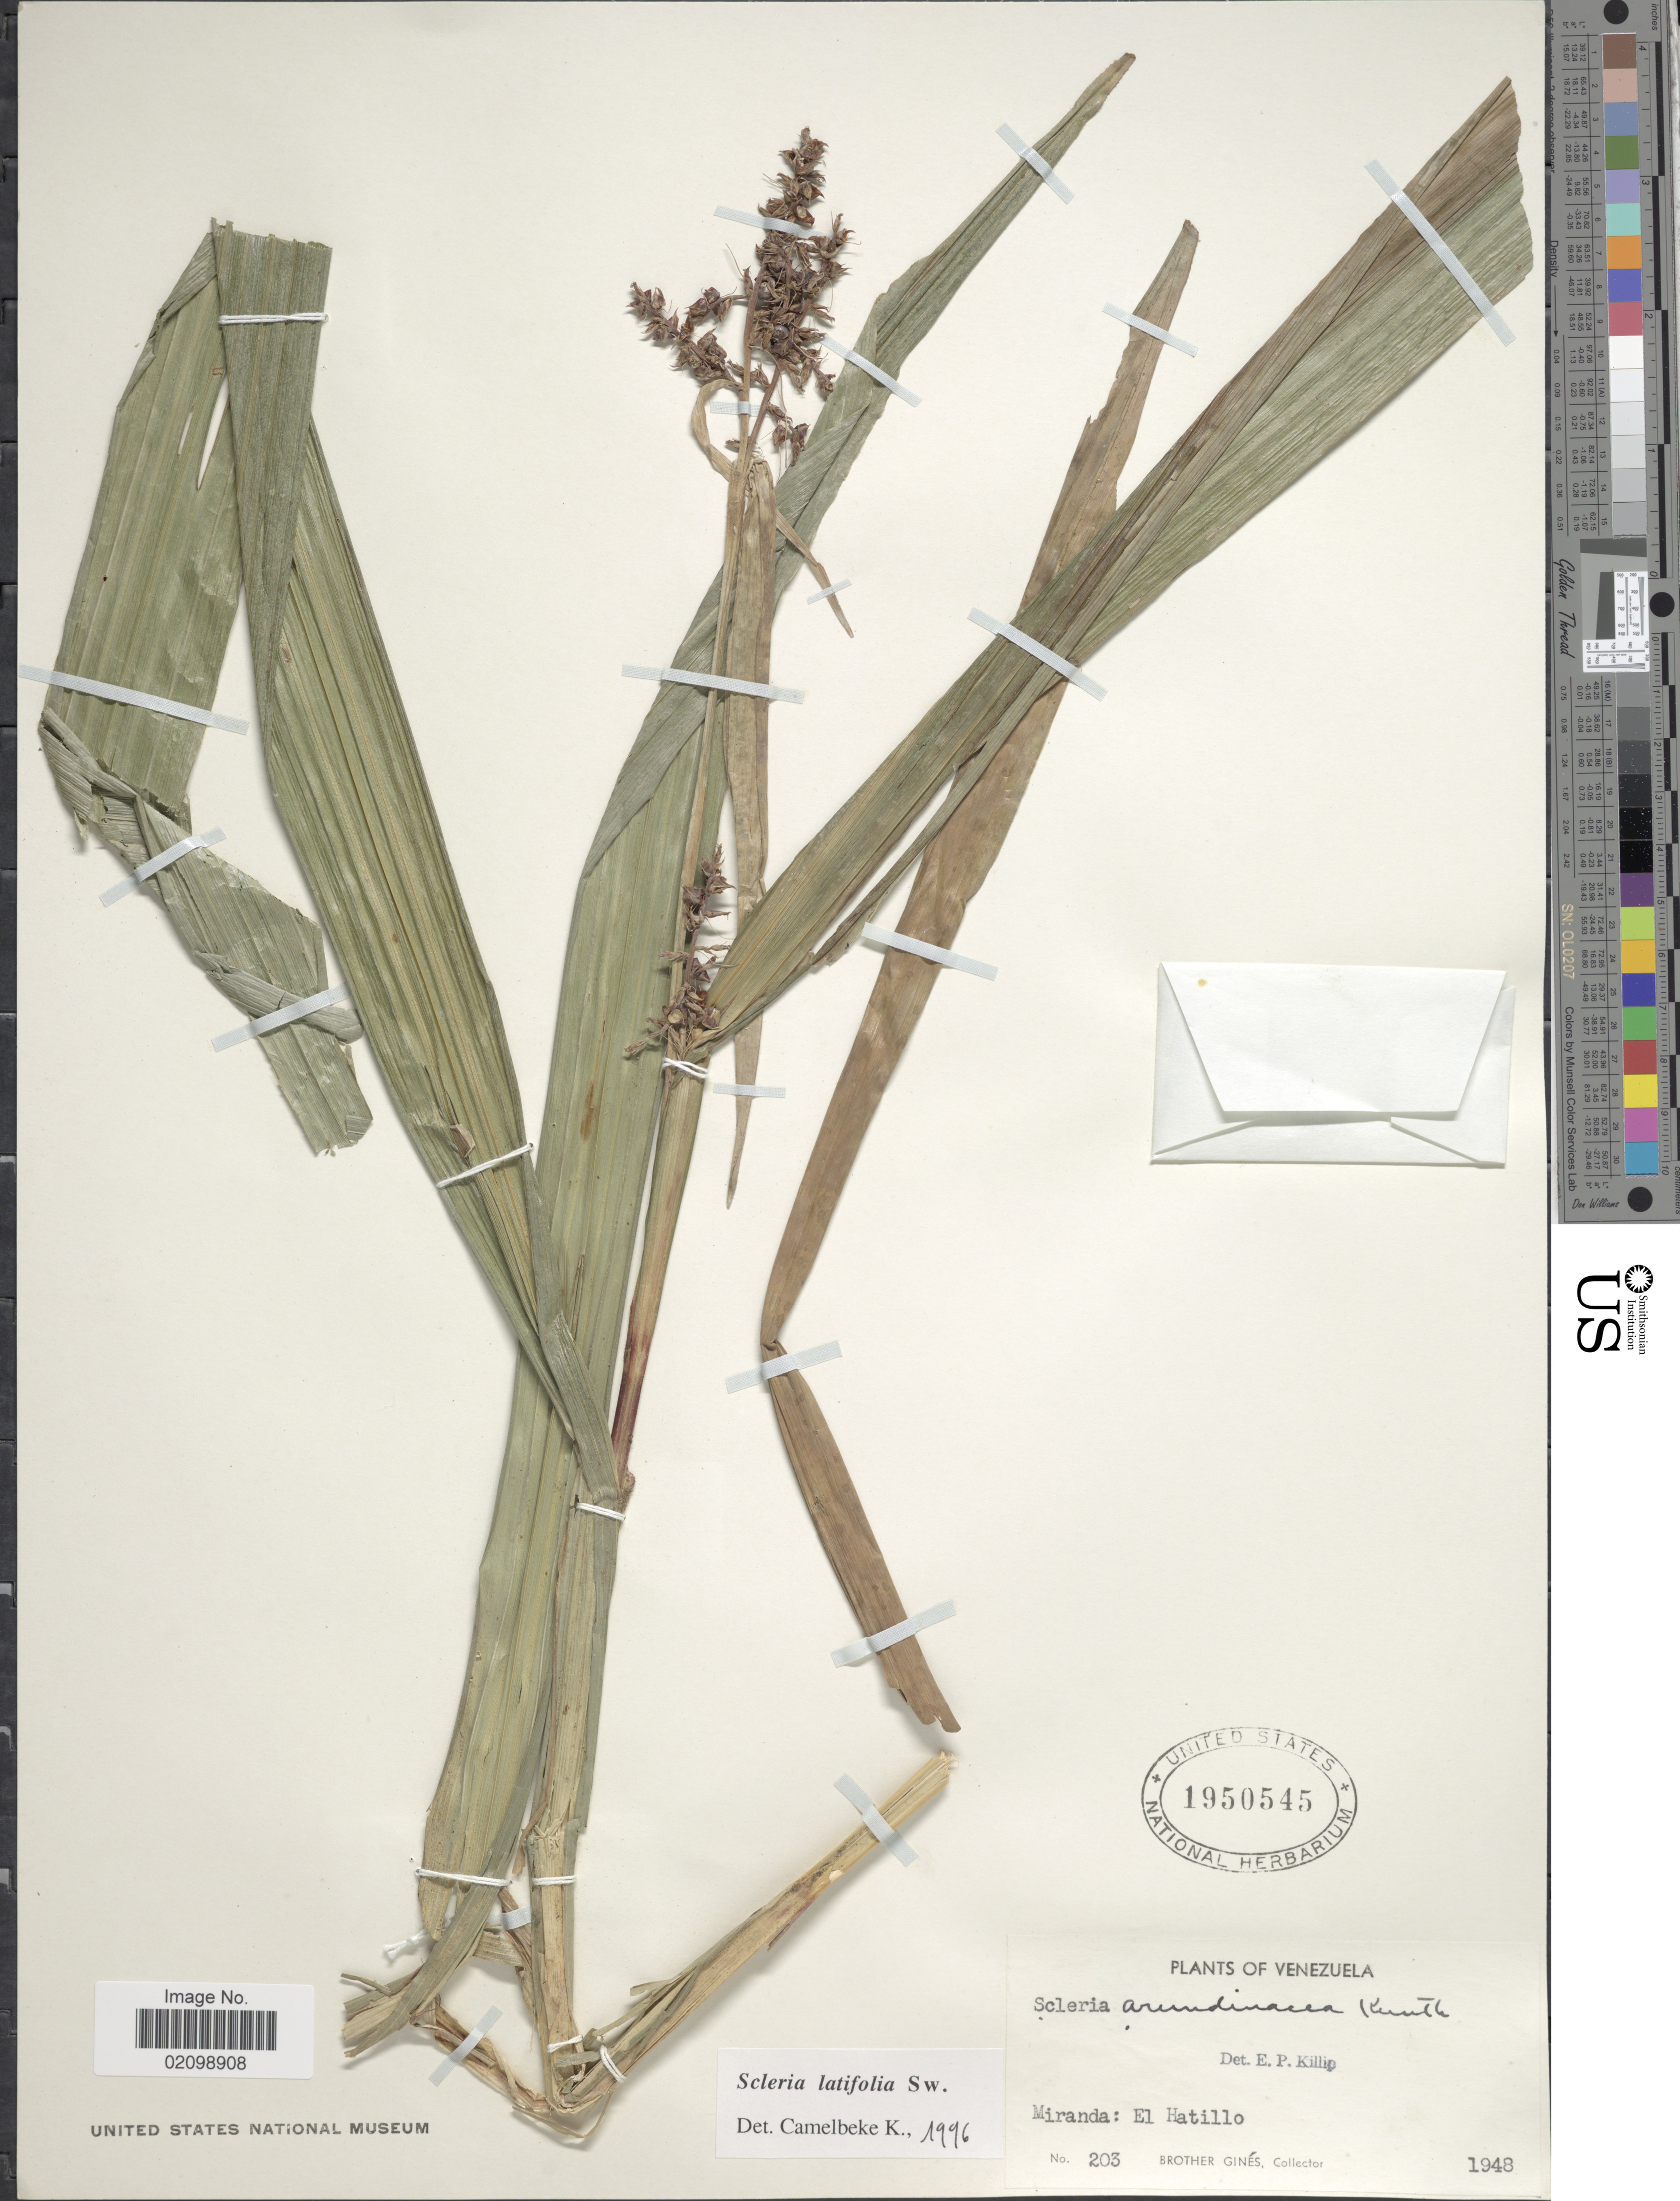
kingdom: Plantae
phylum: Tracheophyta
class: Liliopsida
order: Poales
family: Cyperaceae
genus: Scleria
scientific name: Scleria latifolia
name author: Sw.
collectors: Bro. Gines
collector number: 203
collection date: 1948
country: Venezuela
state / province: Miranda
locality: Miranda: El Hatillo.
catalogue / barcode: US 1950545